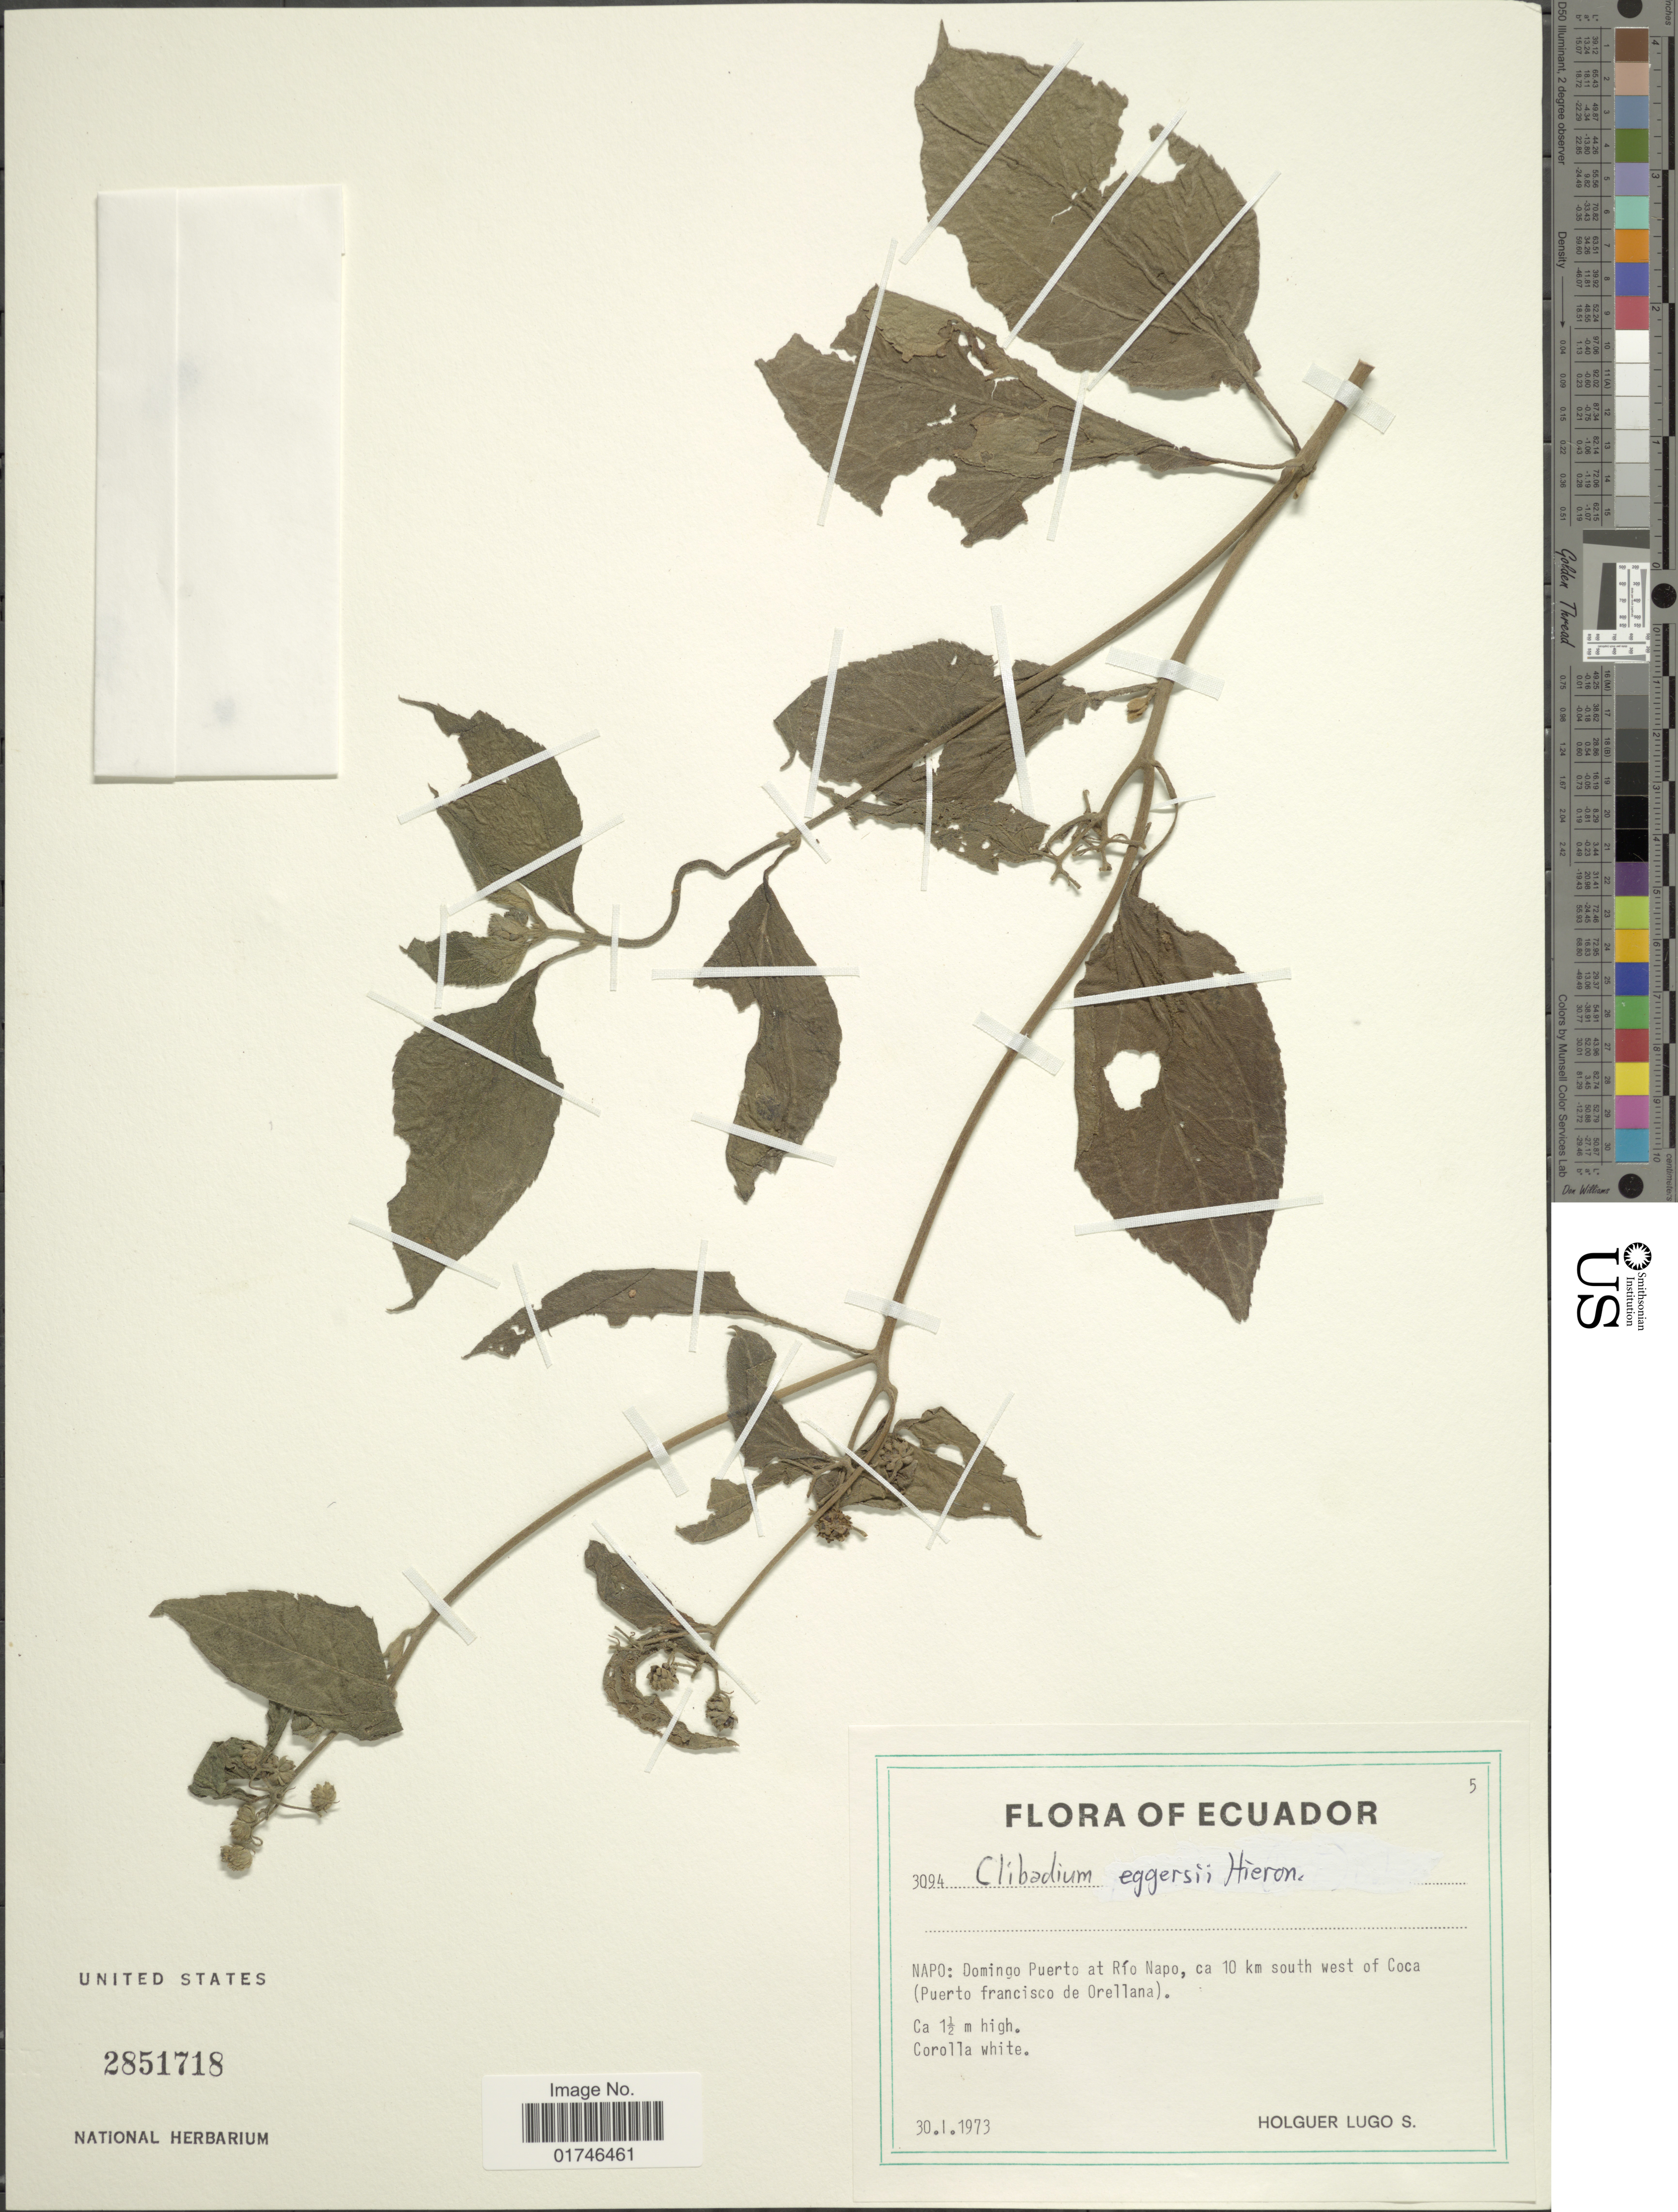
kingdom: Plantae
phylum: Tracheophyta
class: Magnoliopsida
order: Asterales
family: Asteraceae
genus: Clibadium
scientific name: Clibadium eggersii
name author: Hieron.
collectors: H. Lugo S.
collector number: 3094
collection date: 1973-01-30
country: Ecuador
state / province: Napo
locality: Napo: Domingo Puerto at Rio Napo, ca. 10 km south west of Coca(Puerto francisco de Orellana).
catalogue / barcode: US 2851718